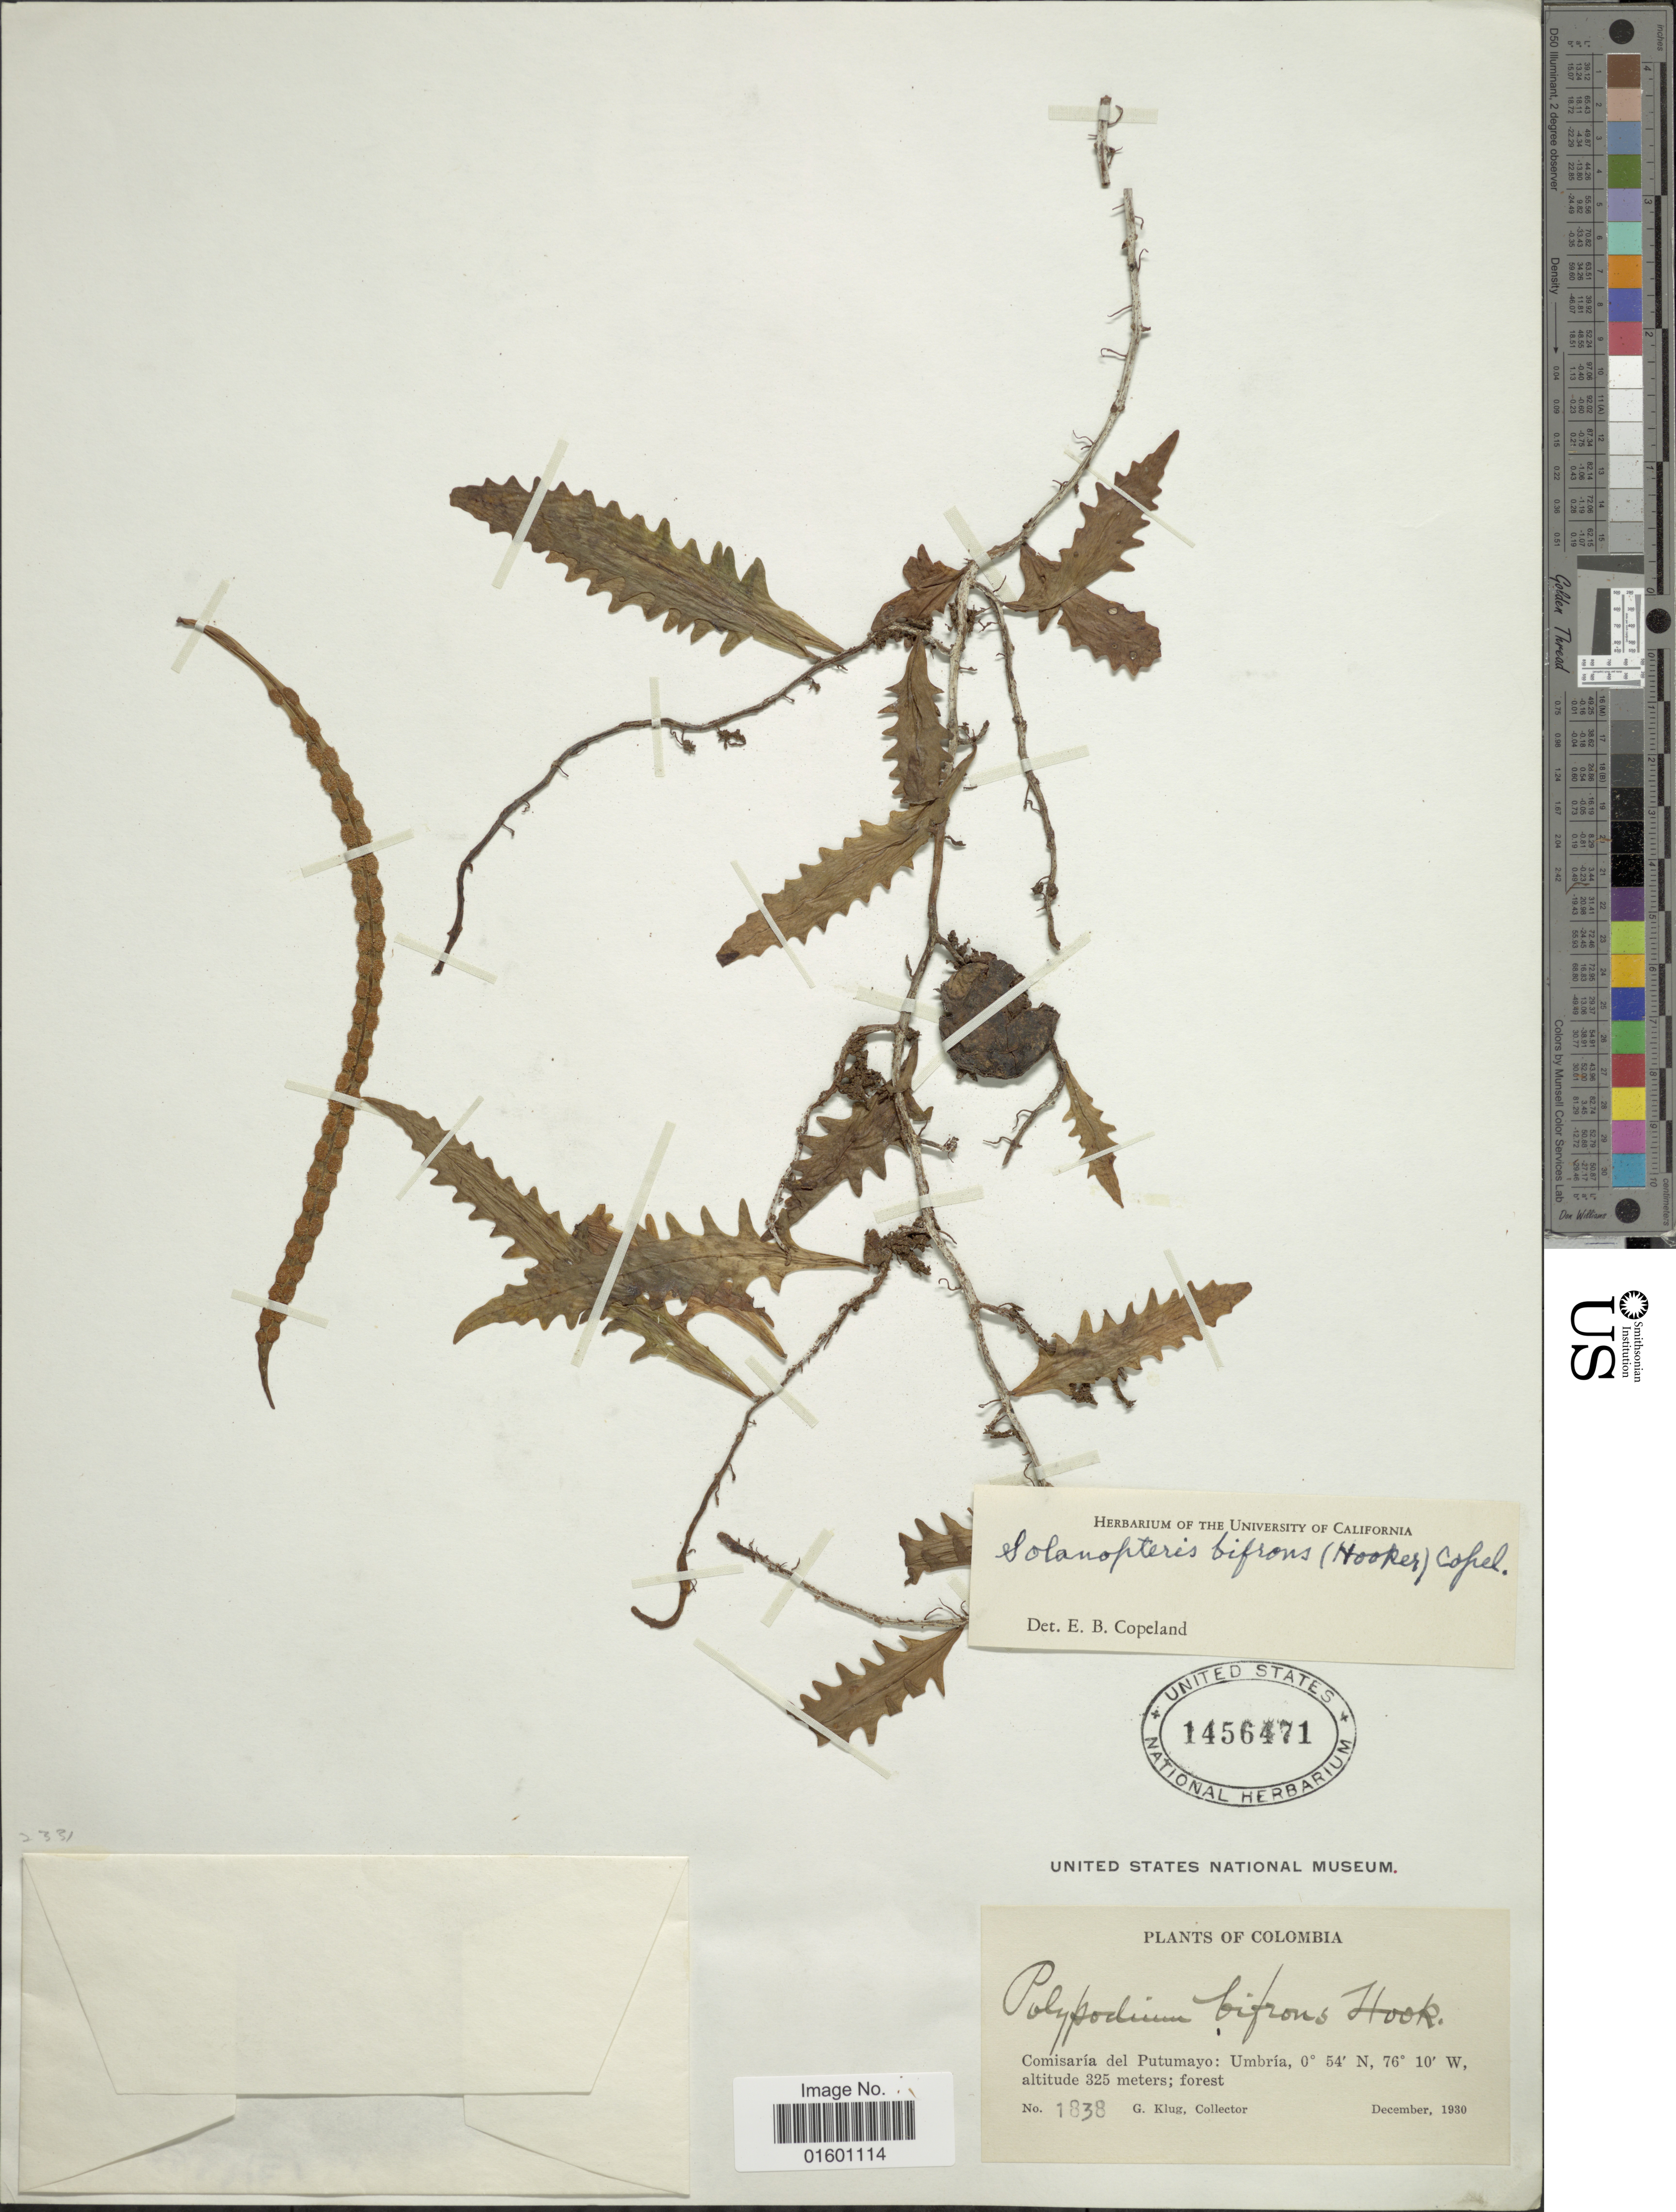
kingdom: Plantae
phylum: Tracheophyta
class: Polypodiopsida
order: Polypodiales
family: Polypodiaceae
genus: Microgramma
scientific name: Microgramma bifrons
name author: (Hook.) Lellinger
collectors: G. Klug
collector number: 1838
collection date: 1930-12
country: Colombia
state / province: Putumayo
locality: Umbria; forest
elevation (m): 325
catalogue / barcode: US 1456471